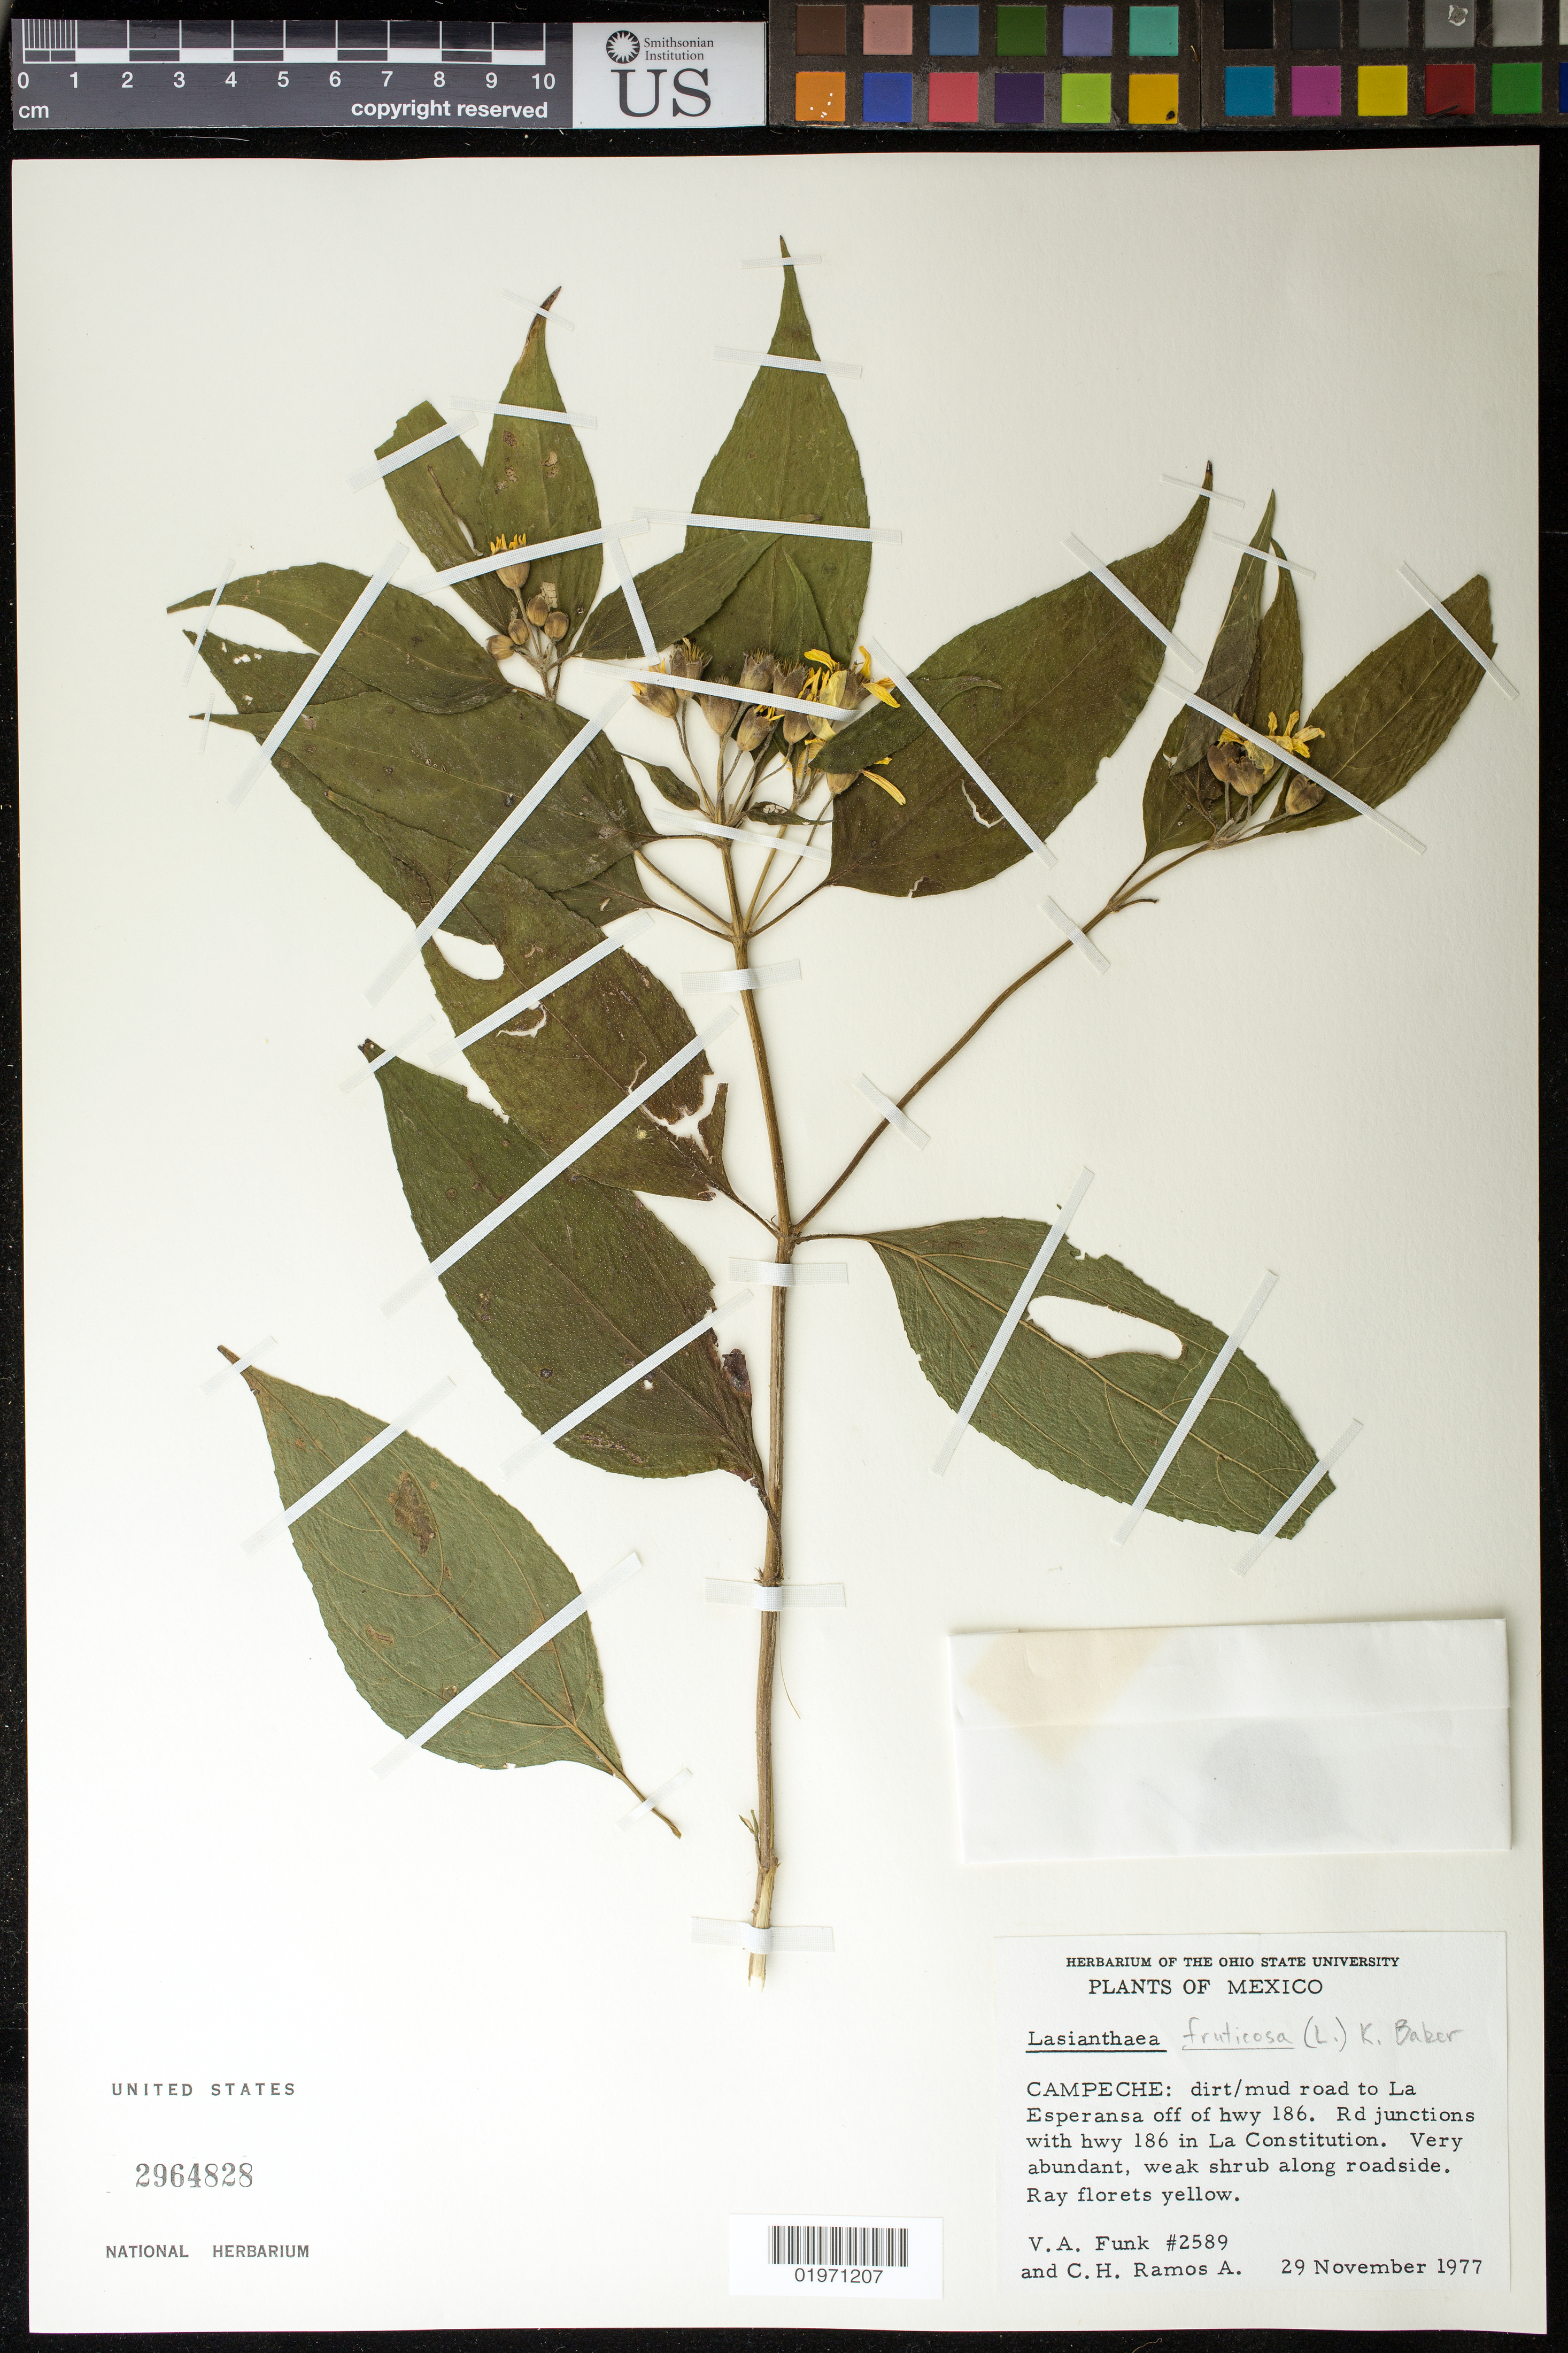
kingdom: Plantae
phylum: Tracheophyta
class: Magnoliopsida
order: Asterales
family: Asteraceae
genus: Lasianthaea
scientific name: Lasianthaea fruticosa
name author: (L.) K.M. Becker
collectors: V. Funk & C. H. Ramos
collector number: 2589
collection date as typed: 29 Nov 1977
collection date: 1977-11-29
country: Mexico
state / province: Campeche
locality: Dirt/mud road to La Esperansa off of Hwy 186. Road jcts with Hwy 186 in La Constitution.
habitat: Along roadside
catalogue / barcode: US 2964828